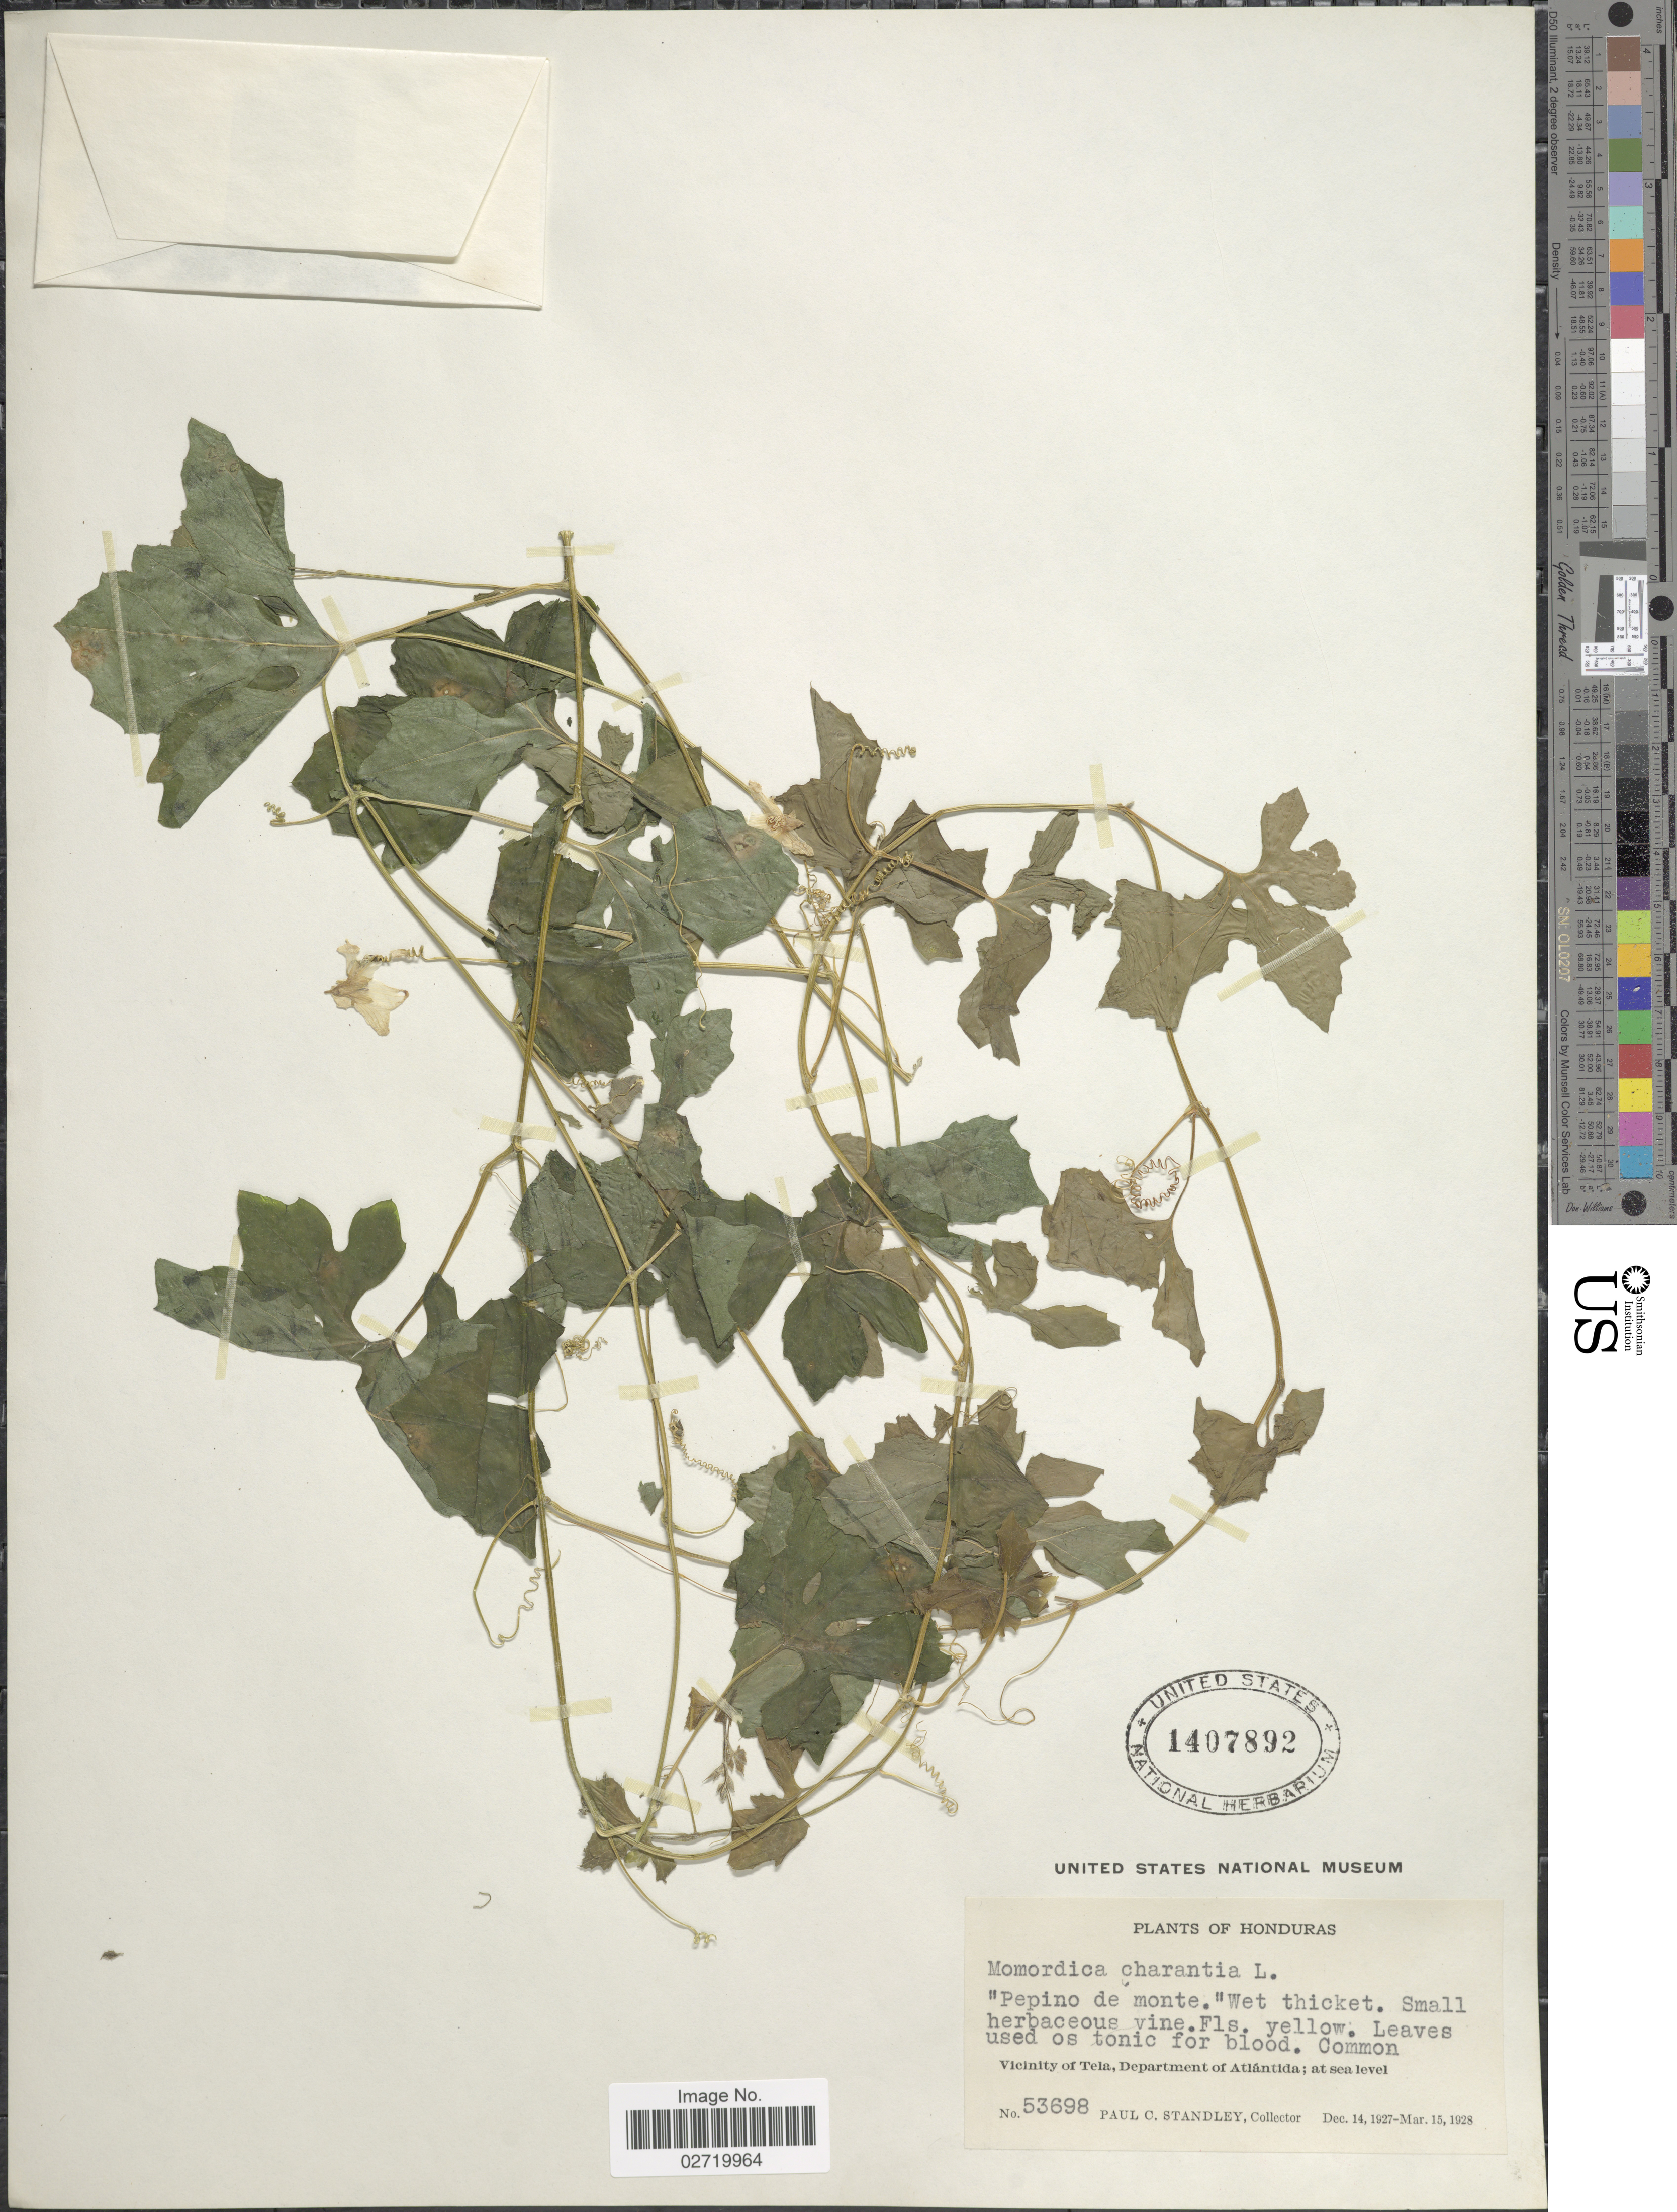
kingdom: Plantae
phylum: Tracheophyta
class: Magnoliopsida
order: Cucurbitales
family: Cucurbitaceae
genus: Momordica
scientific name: Momordica charantia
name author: L.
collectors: P. C. Standley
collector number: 53698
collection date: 1927-12-14/1928-03-15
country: Honduras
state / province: Atlántida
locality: Vicinity of Tela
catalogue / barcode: US 1407892